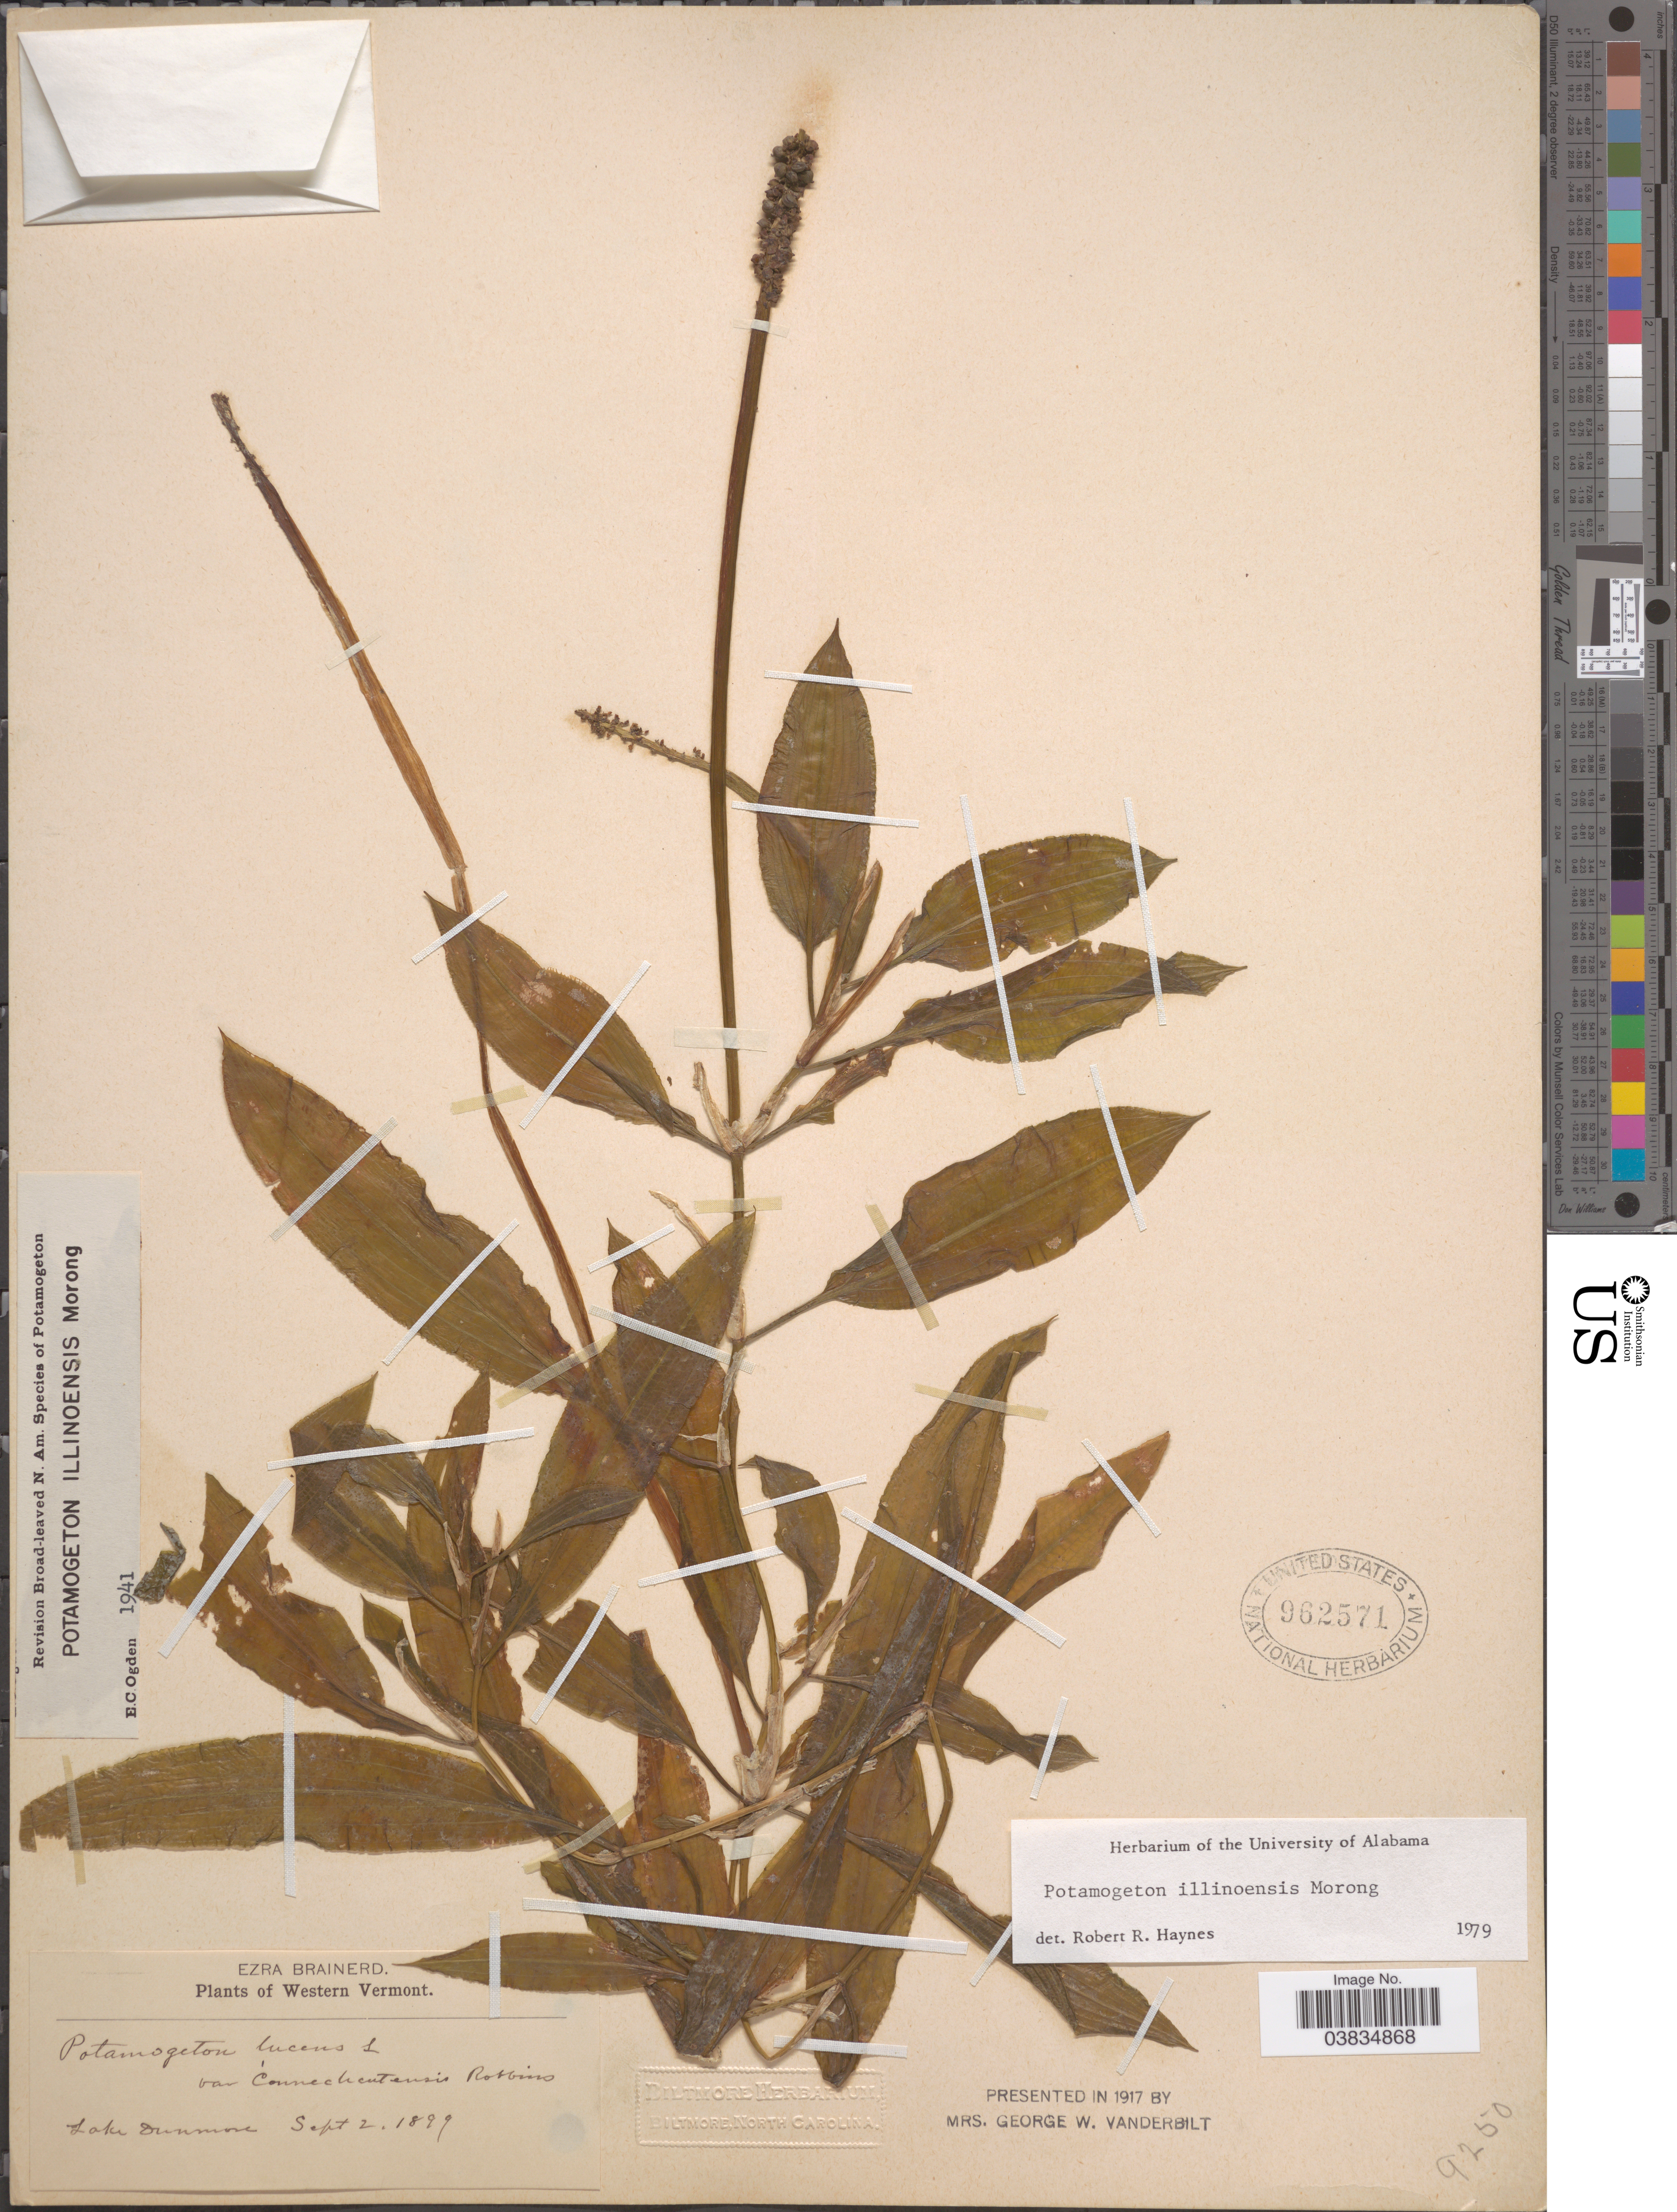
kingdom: Plantae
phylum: Tracheophyta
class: Liliopsida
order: Alismatales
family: Potamogetonaceae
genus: Potamogeton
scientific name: Potamogeton illinoensis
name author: Morong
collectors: E. Brainerd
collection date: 1899-09-02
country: United States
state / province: Vermont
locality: Western Vermont. Lake Dunmore.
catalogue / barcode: US 962571